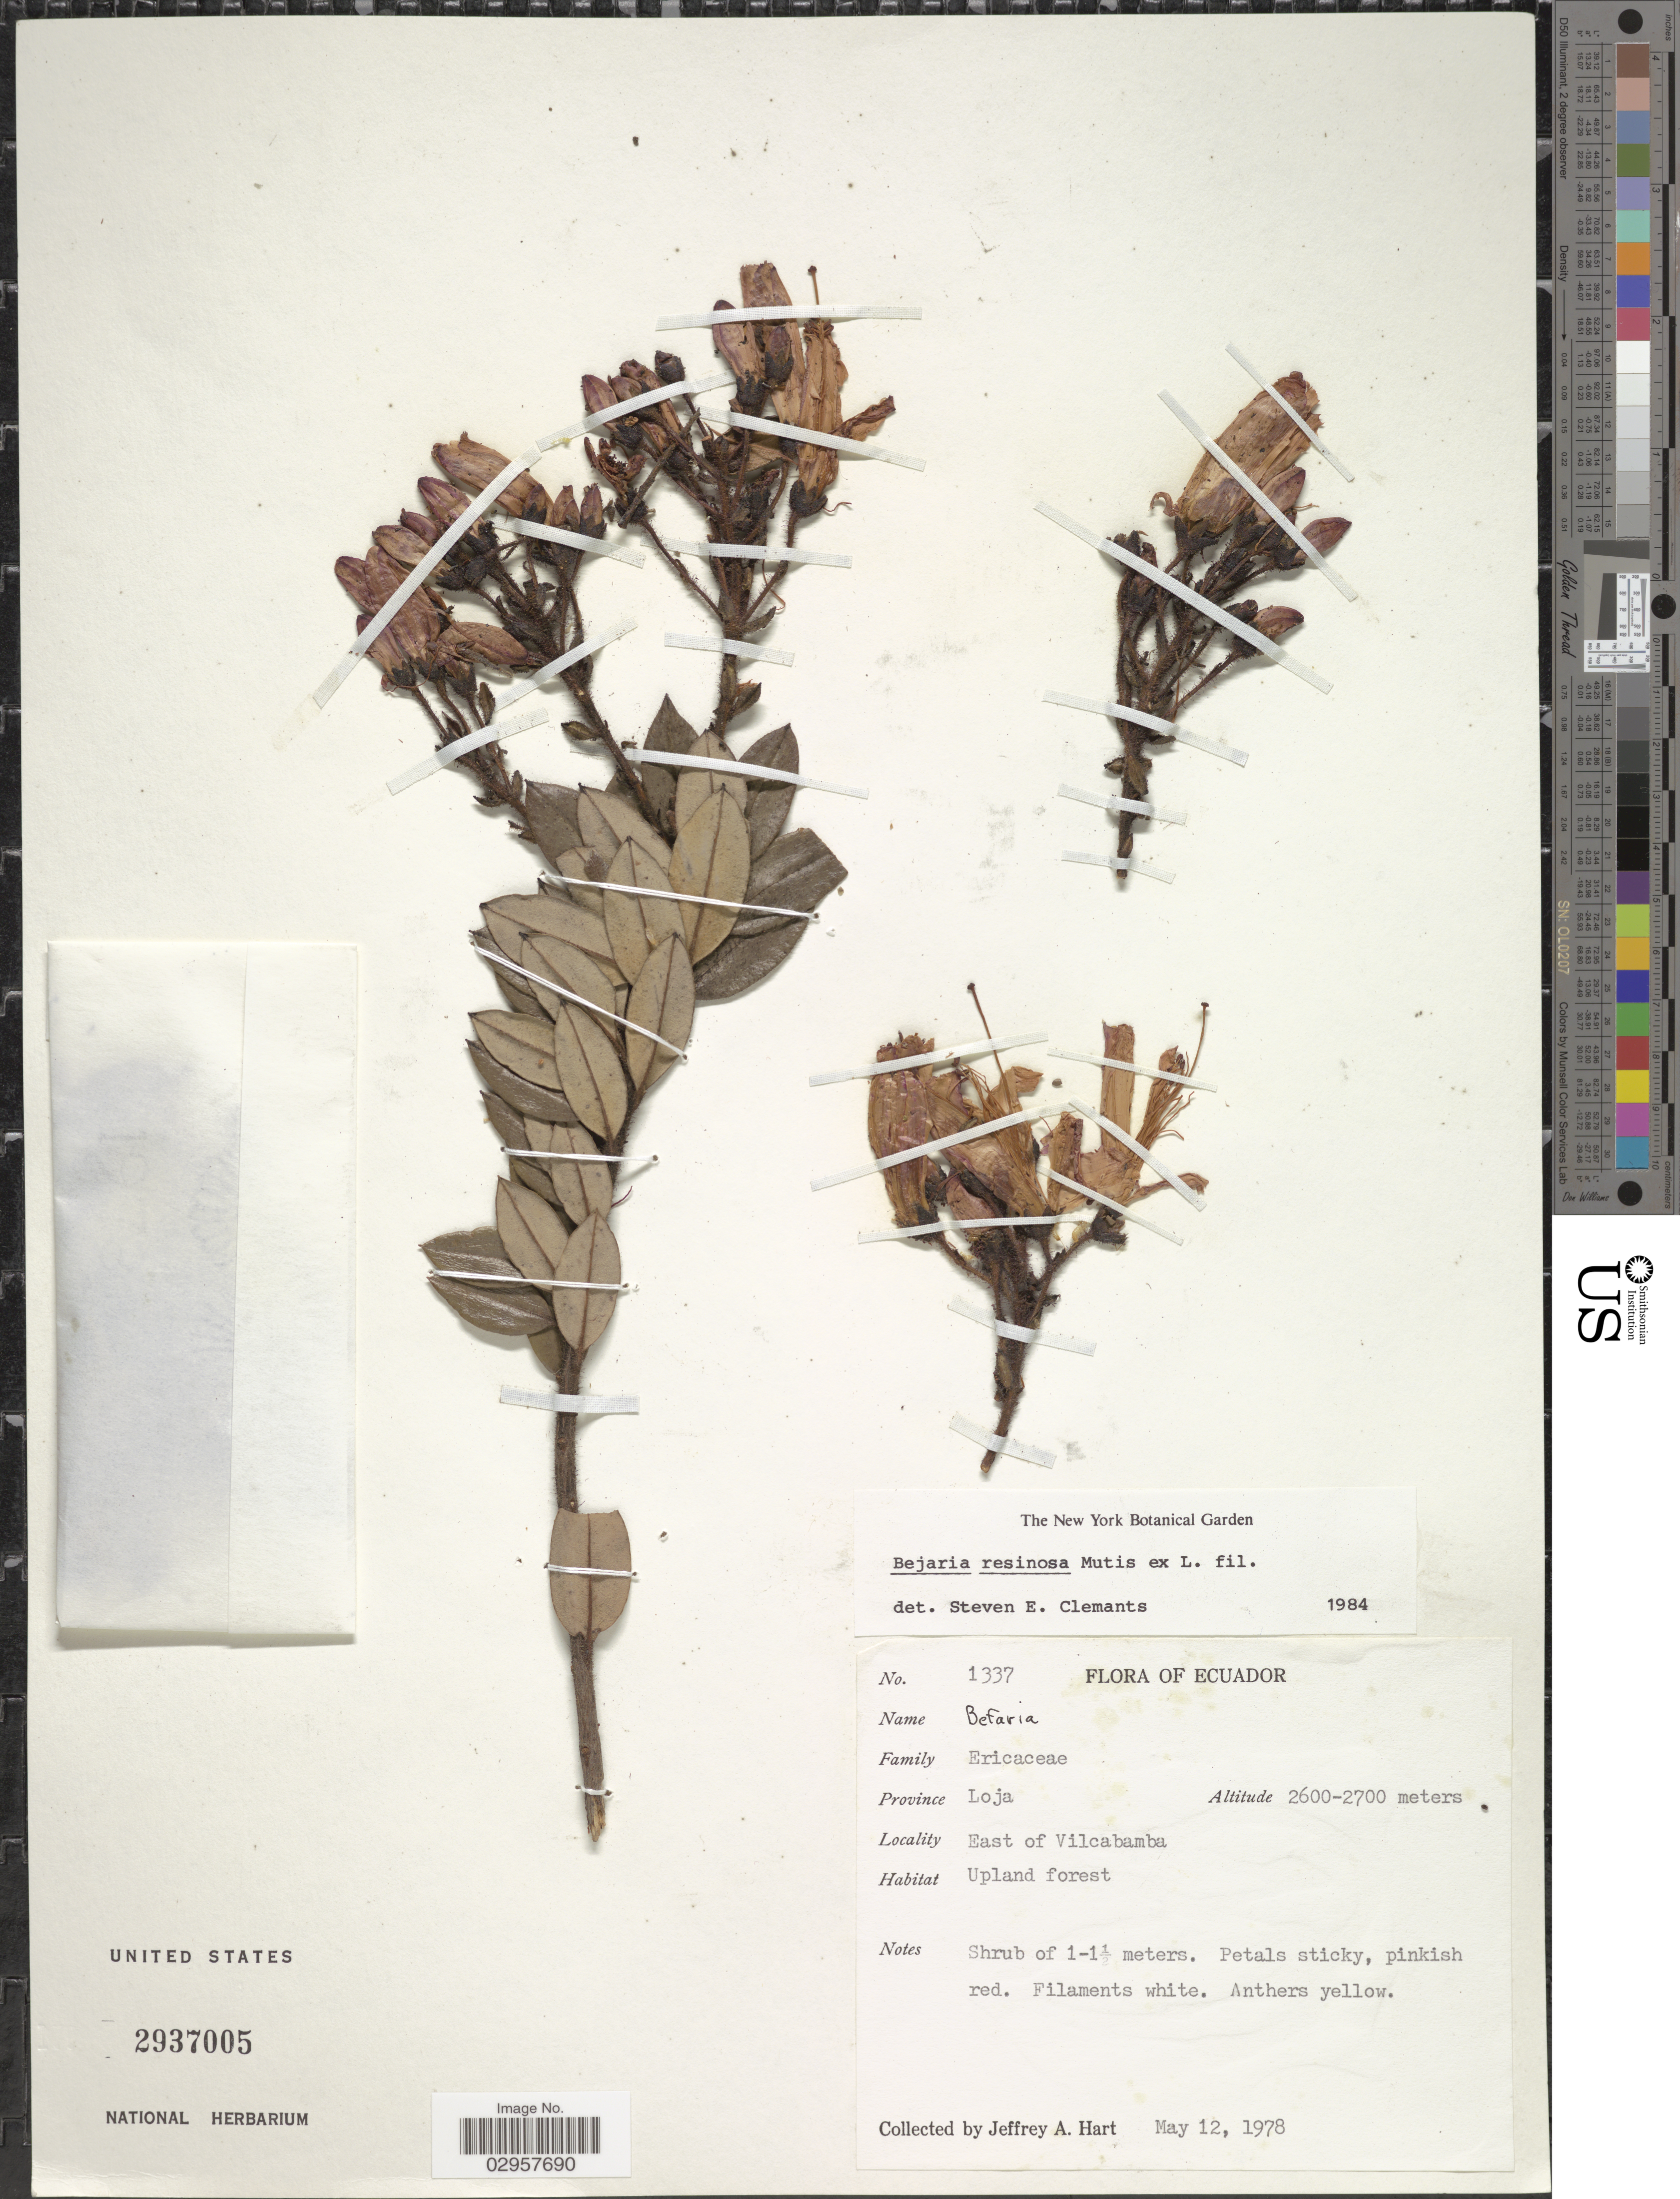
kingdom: Plantae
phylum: Tracheophyta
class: Magnoliopsida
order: Ericales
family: Ericaceae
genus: Befaria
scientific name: Befaria resinosa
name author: Mutis ex L. f.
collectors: J. A. Hart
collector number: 1337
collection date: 1978-05-12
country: Ecuador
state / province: Loja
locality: East of Vilcabamba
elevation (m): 2600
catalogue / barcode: US 2937005